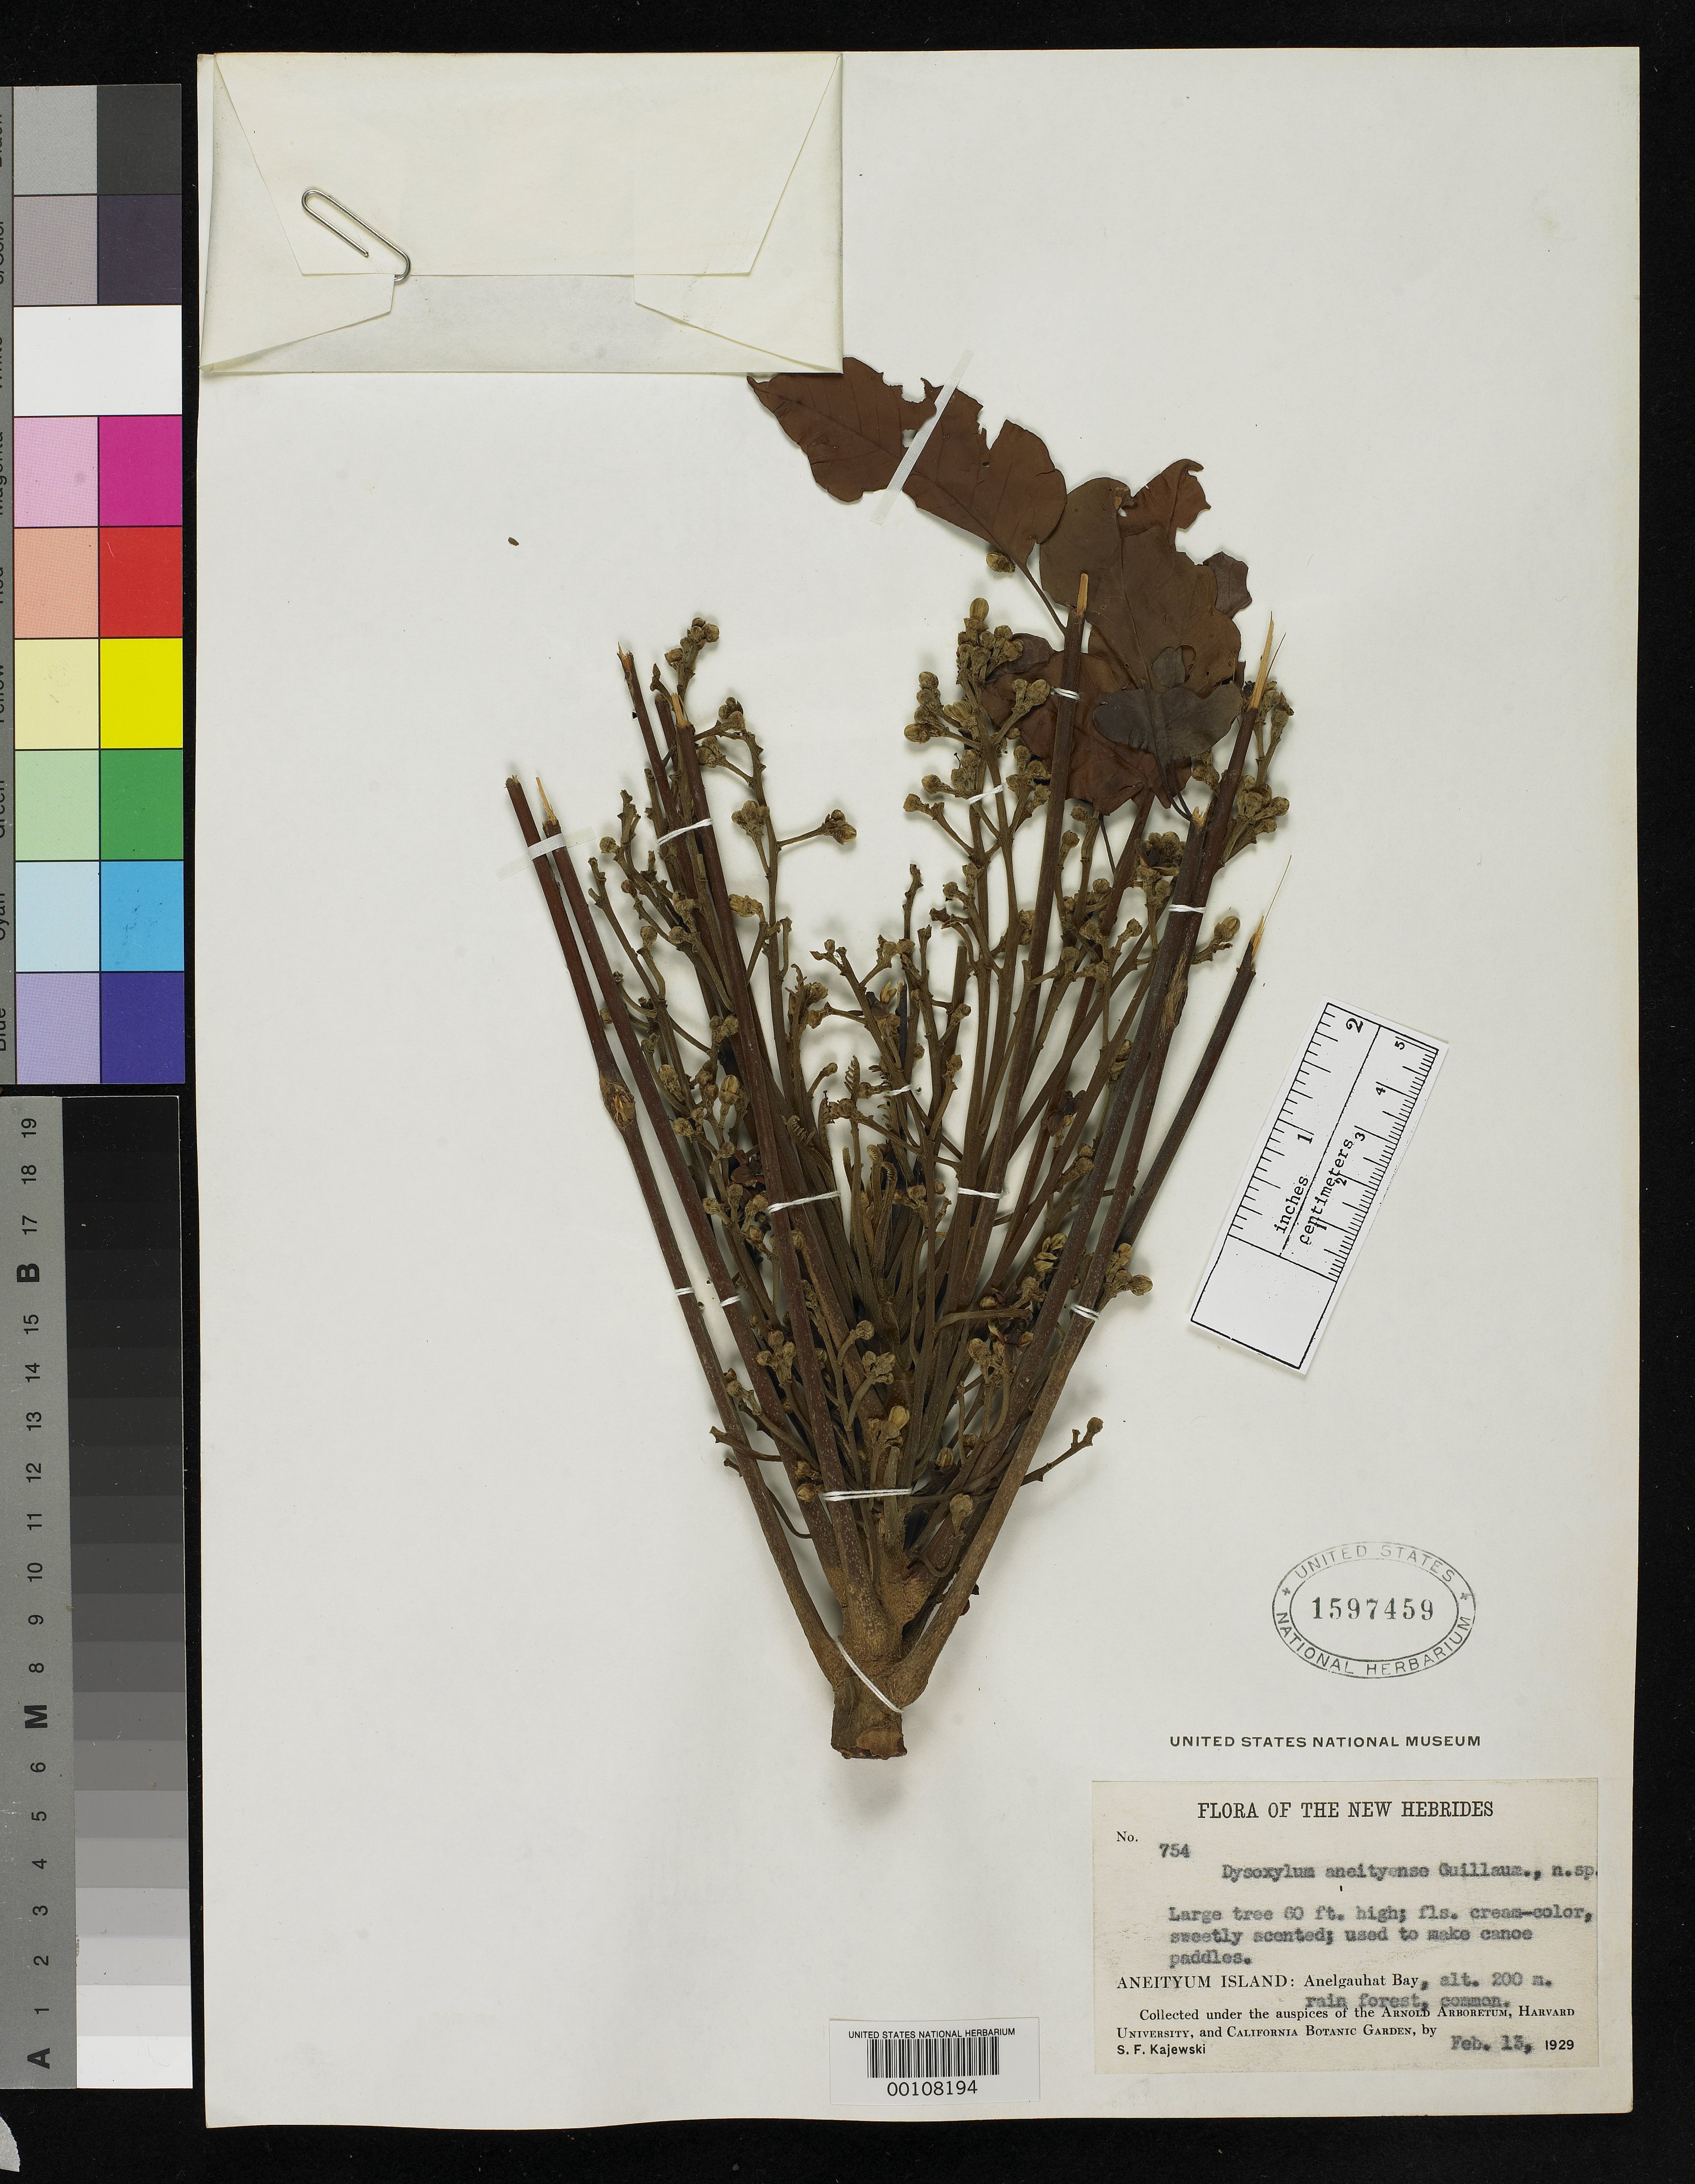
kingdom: Plantae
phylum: Tracheophyta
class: Magnoliopsida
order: Sapindales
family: Meliaceae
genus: Dysoxylum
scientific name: Dysoxylum aneityense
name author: Guillaumin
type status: Isosyntype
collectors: S. Kajewski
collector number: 754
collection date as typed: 13 Feb 1929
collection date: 1929-02-13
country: Vanuatu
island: Anatom [Aneityum]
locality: Anelgauhat Bay.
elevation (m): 200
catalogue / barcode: US 1597459